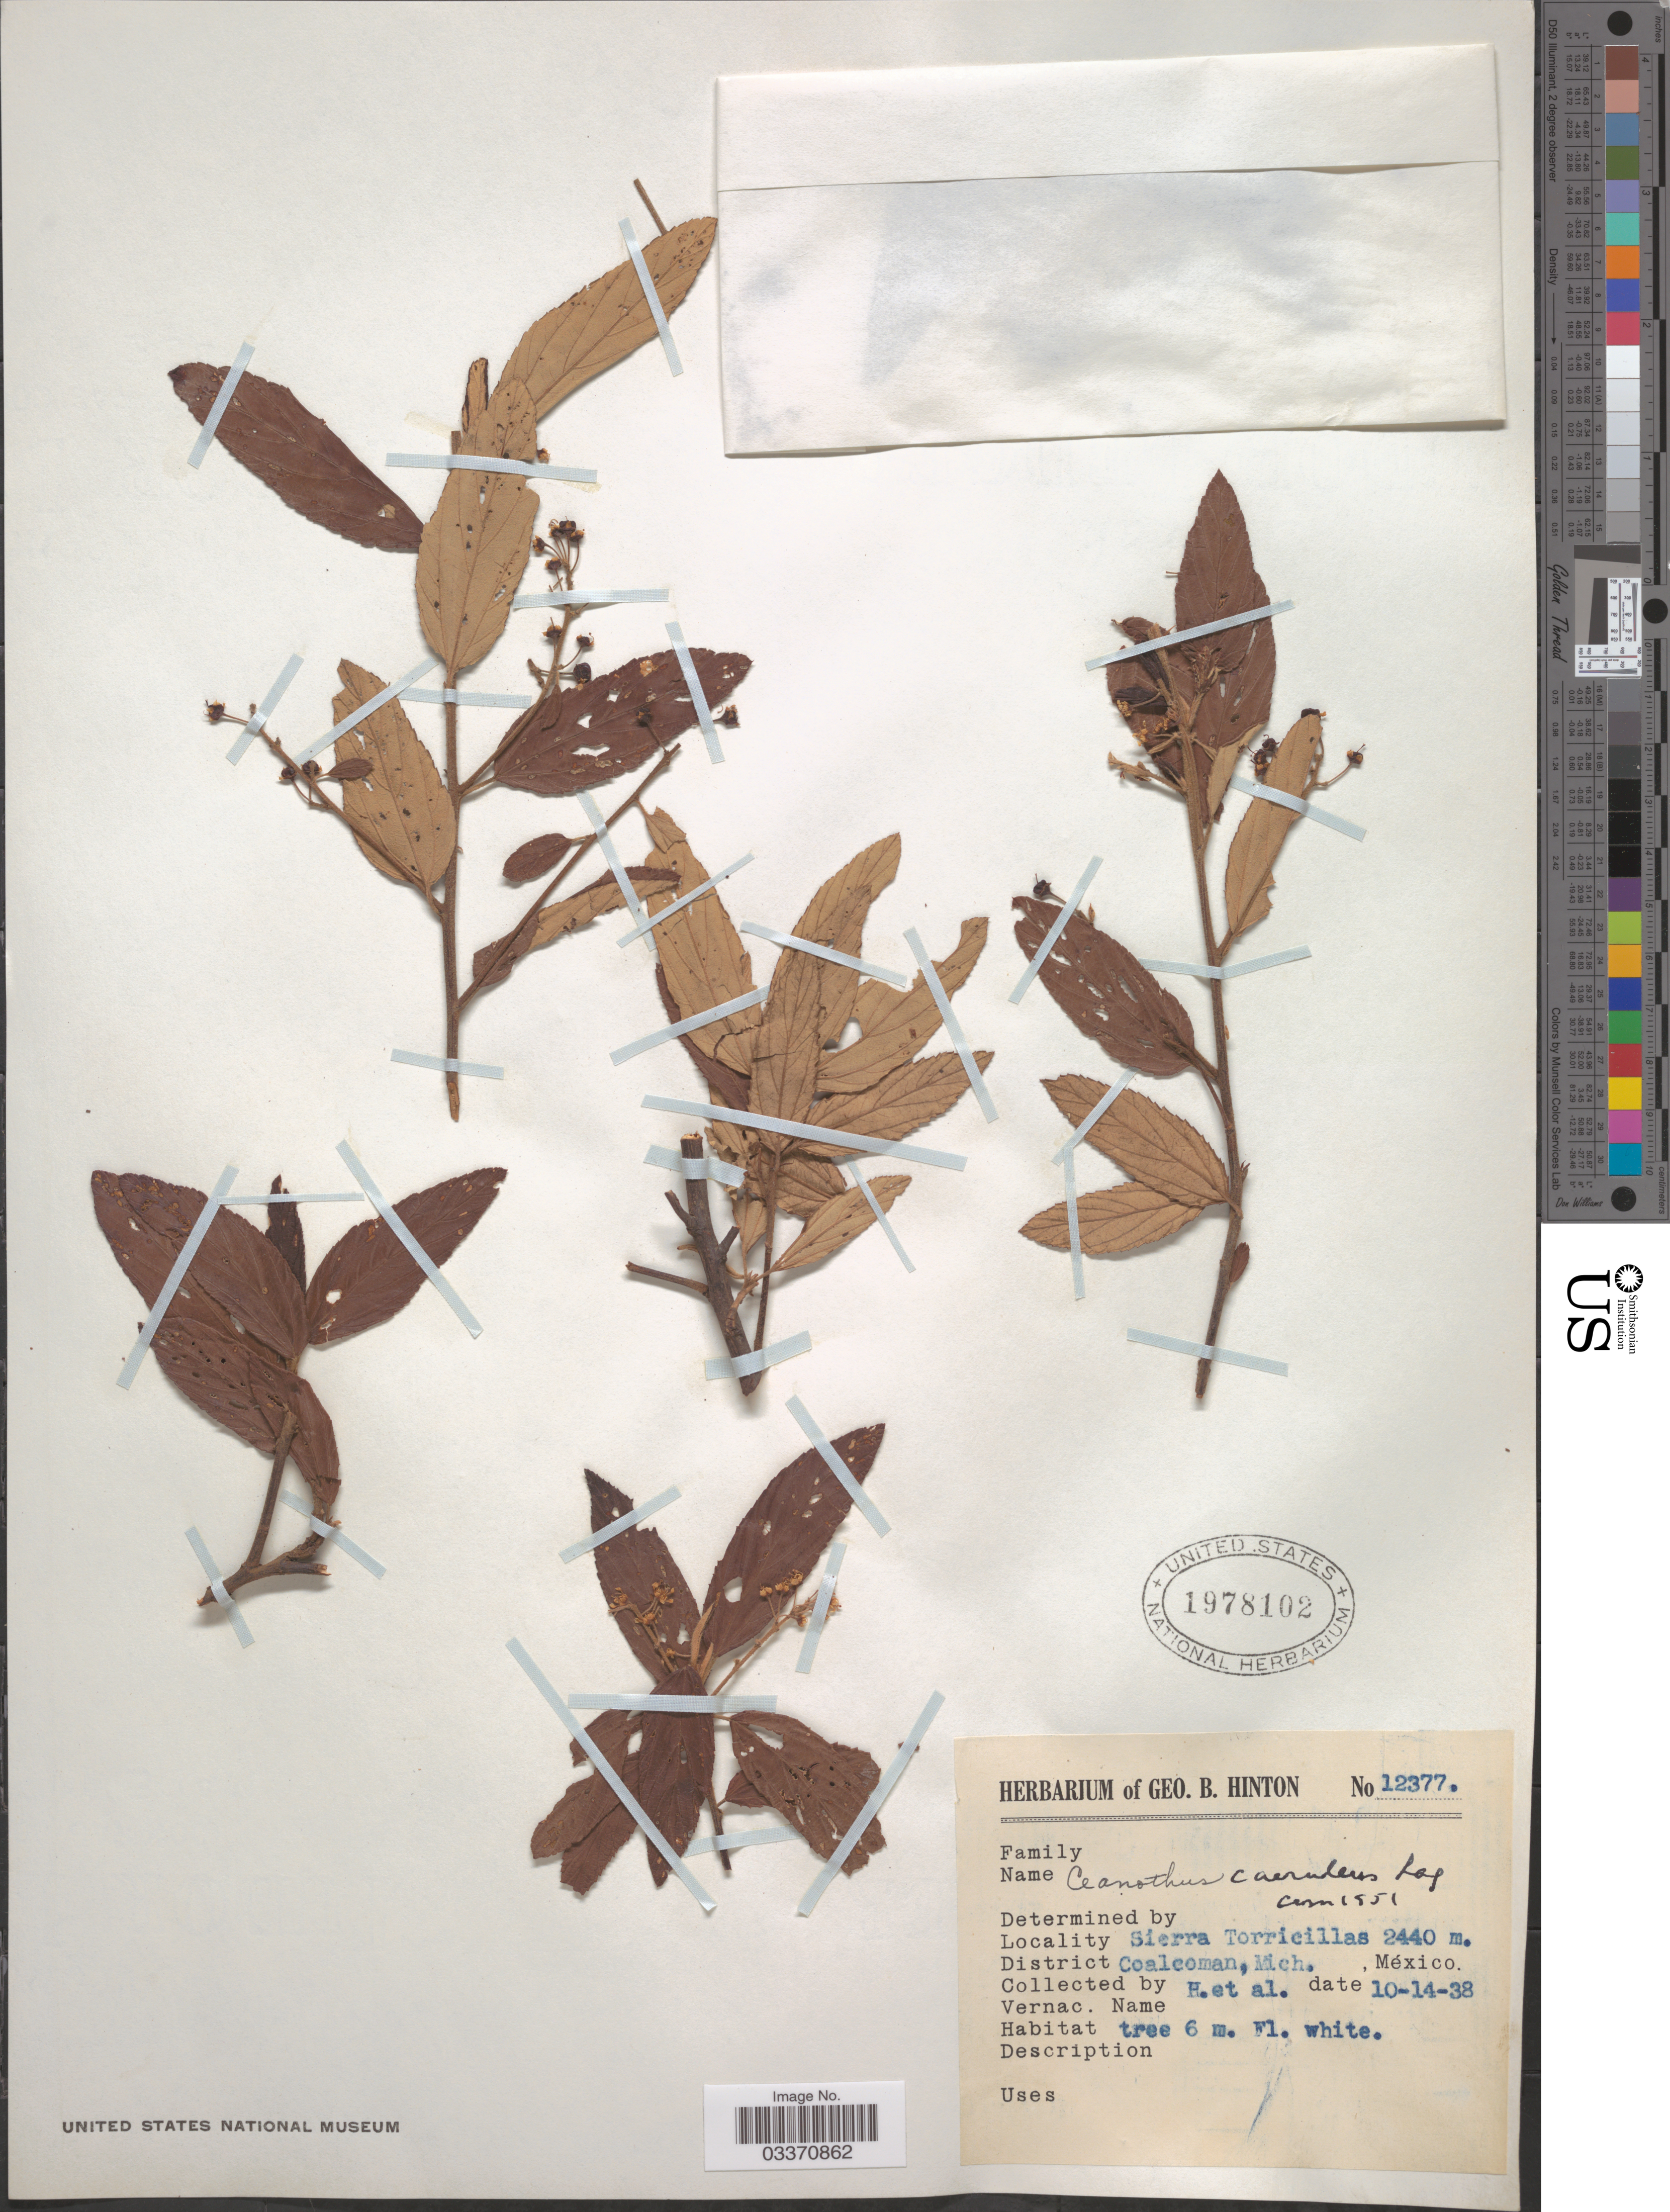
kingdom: Plantae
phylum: Tracheophyta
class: Magnoliopsida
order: Rosales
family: Rhamnaceae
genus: Ceanothus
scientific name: Ceanothus caeruleus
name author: Lag.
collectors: G. B. Hinton & et al.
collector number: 12377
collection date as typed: Transcribed d/m/y: 14/10/38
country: Mexico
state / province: Michoacán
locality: Sierra Torricillas. District Coalcoman.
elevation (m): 2440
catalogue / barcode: US 1978102